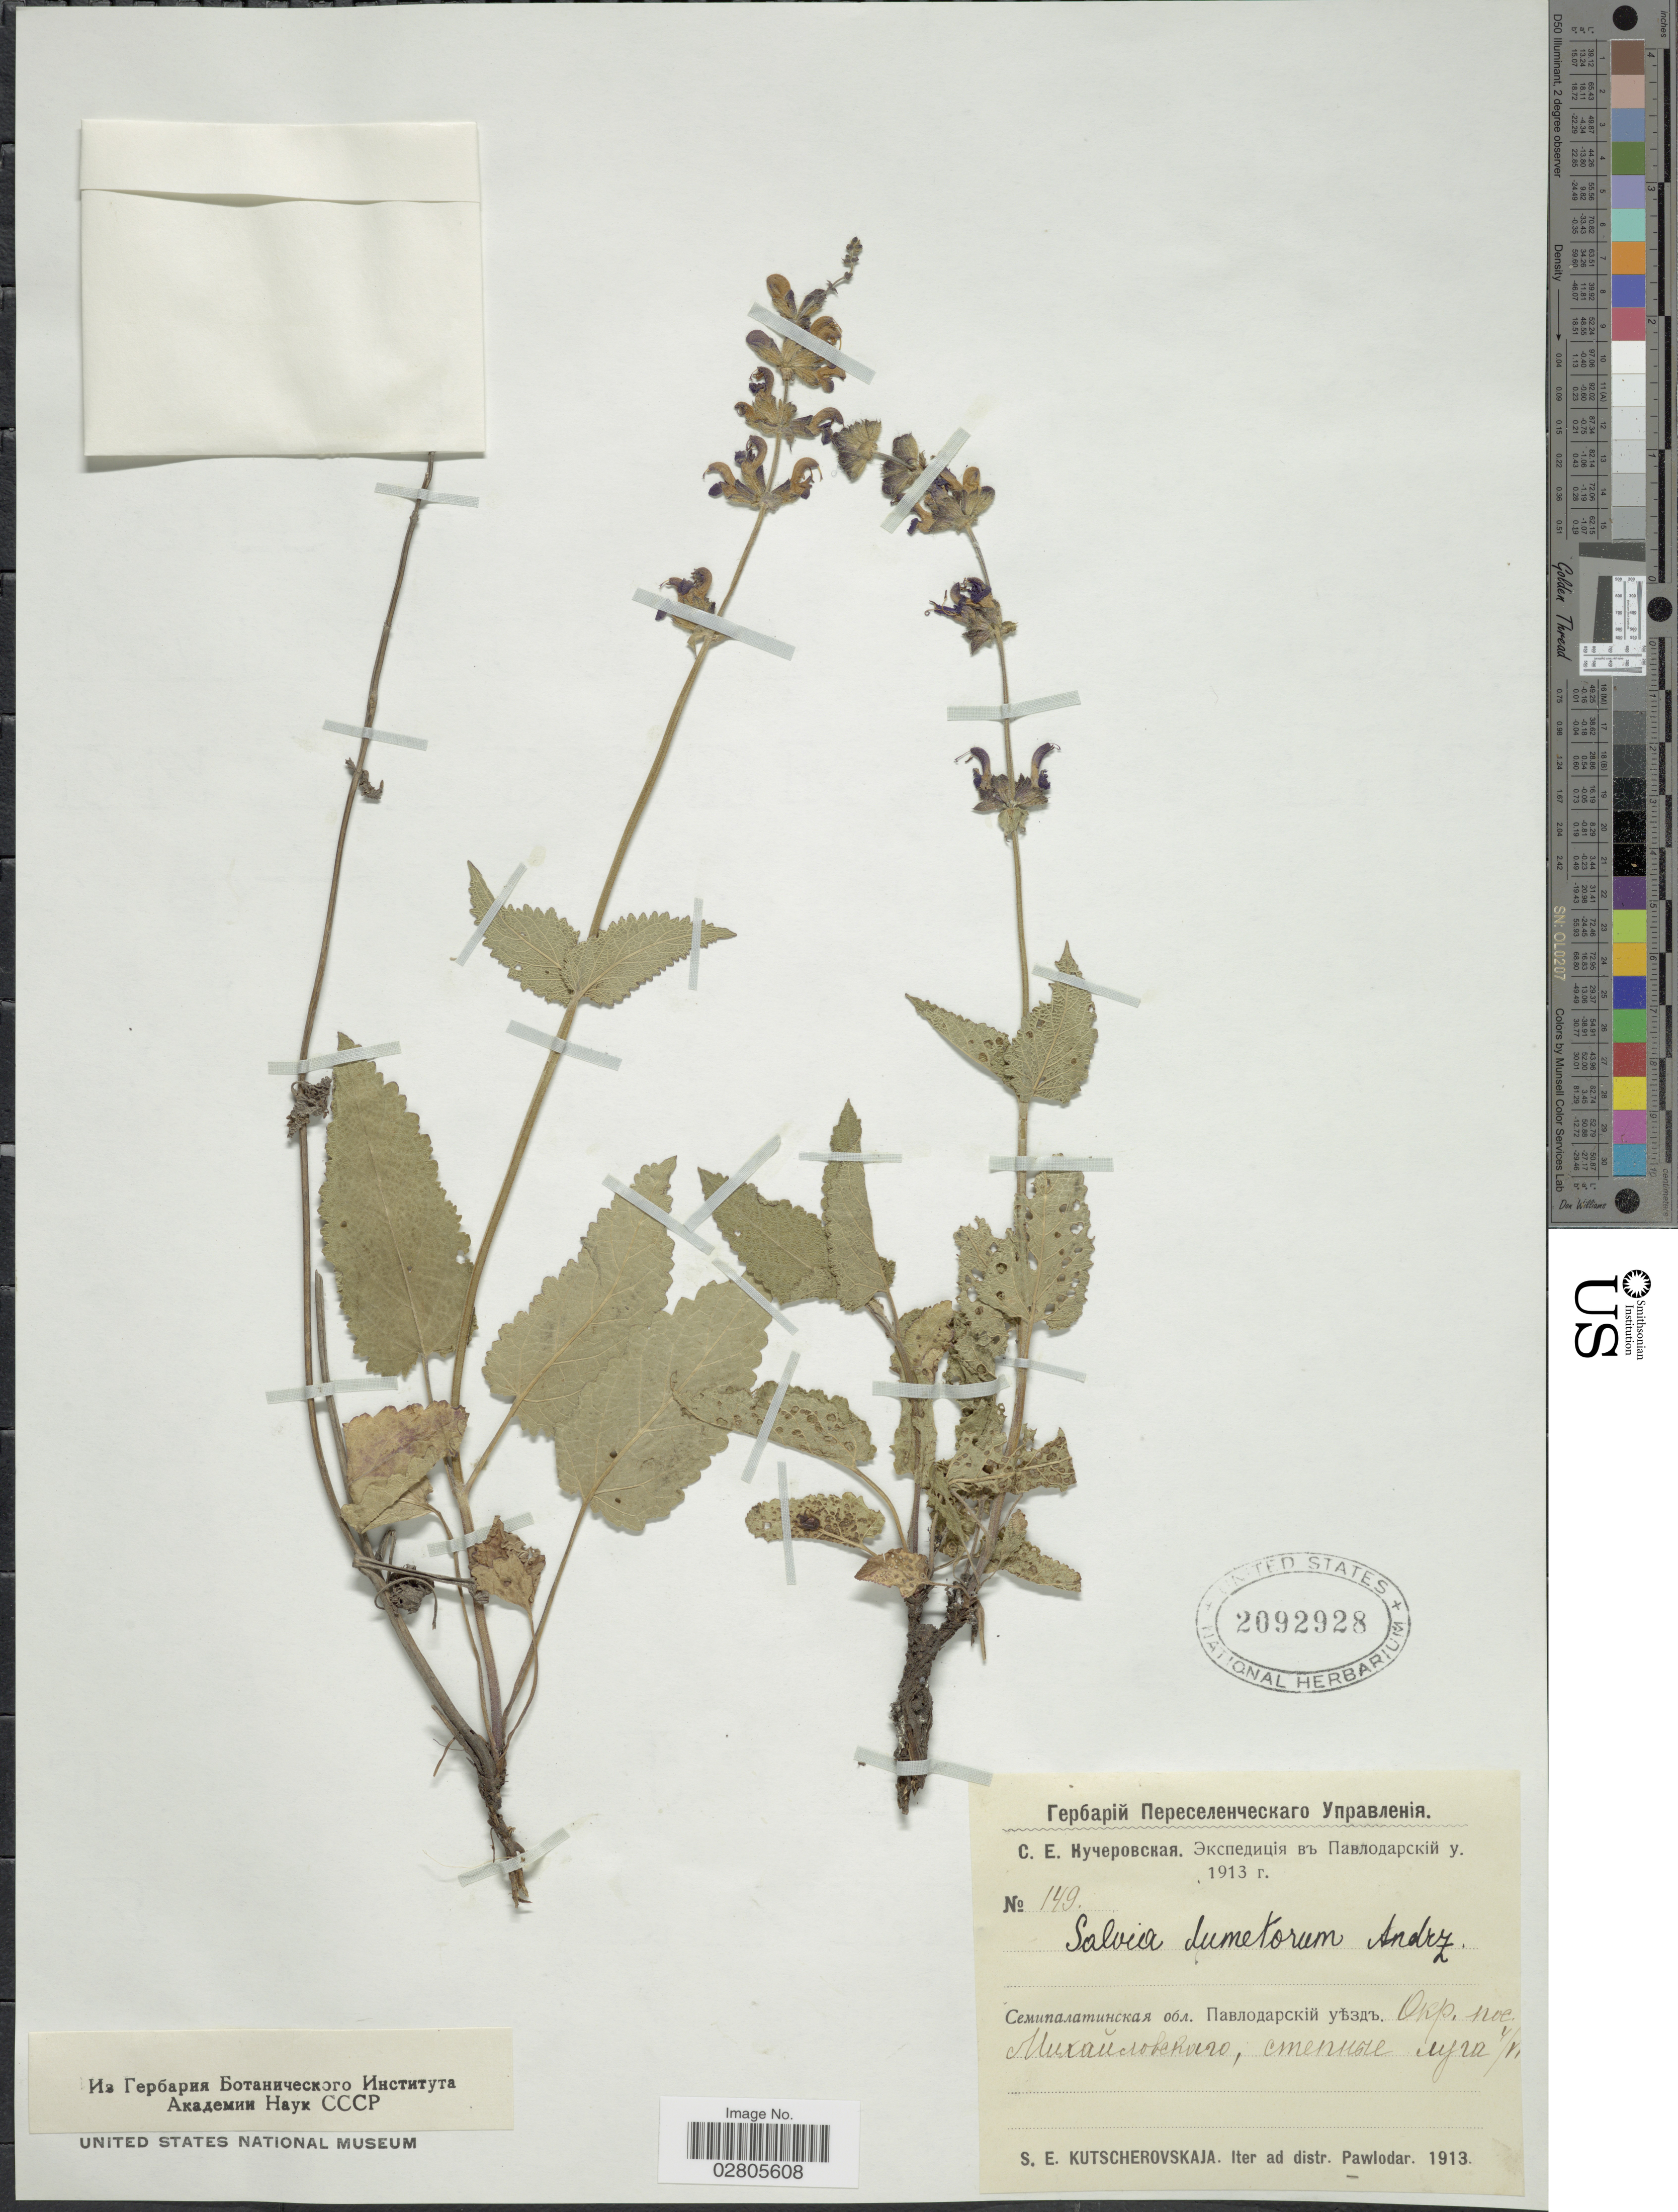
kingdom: Plantae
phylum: Tracheophyta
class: Magnoliopsida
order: Lamiales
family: Lamiaceae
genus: Salvia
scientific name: Salvia dumetorum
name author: Andrz. ex Besser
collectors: S. Kutscherovskaja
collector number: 149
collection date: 1913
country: Kazakhstan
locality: Iter ad distr. Pawlodar.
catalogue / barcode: US 2092928